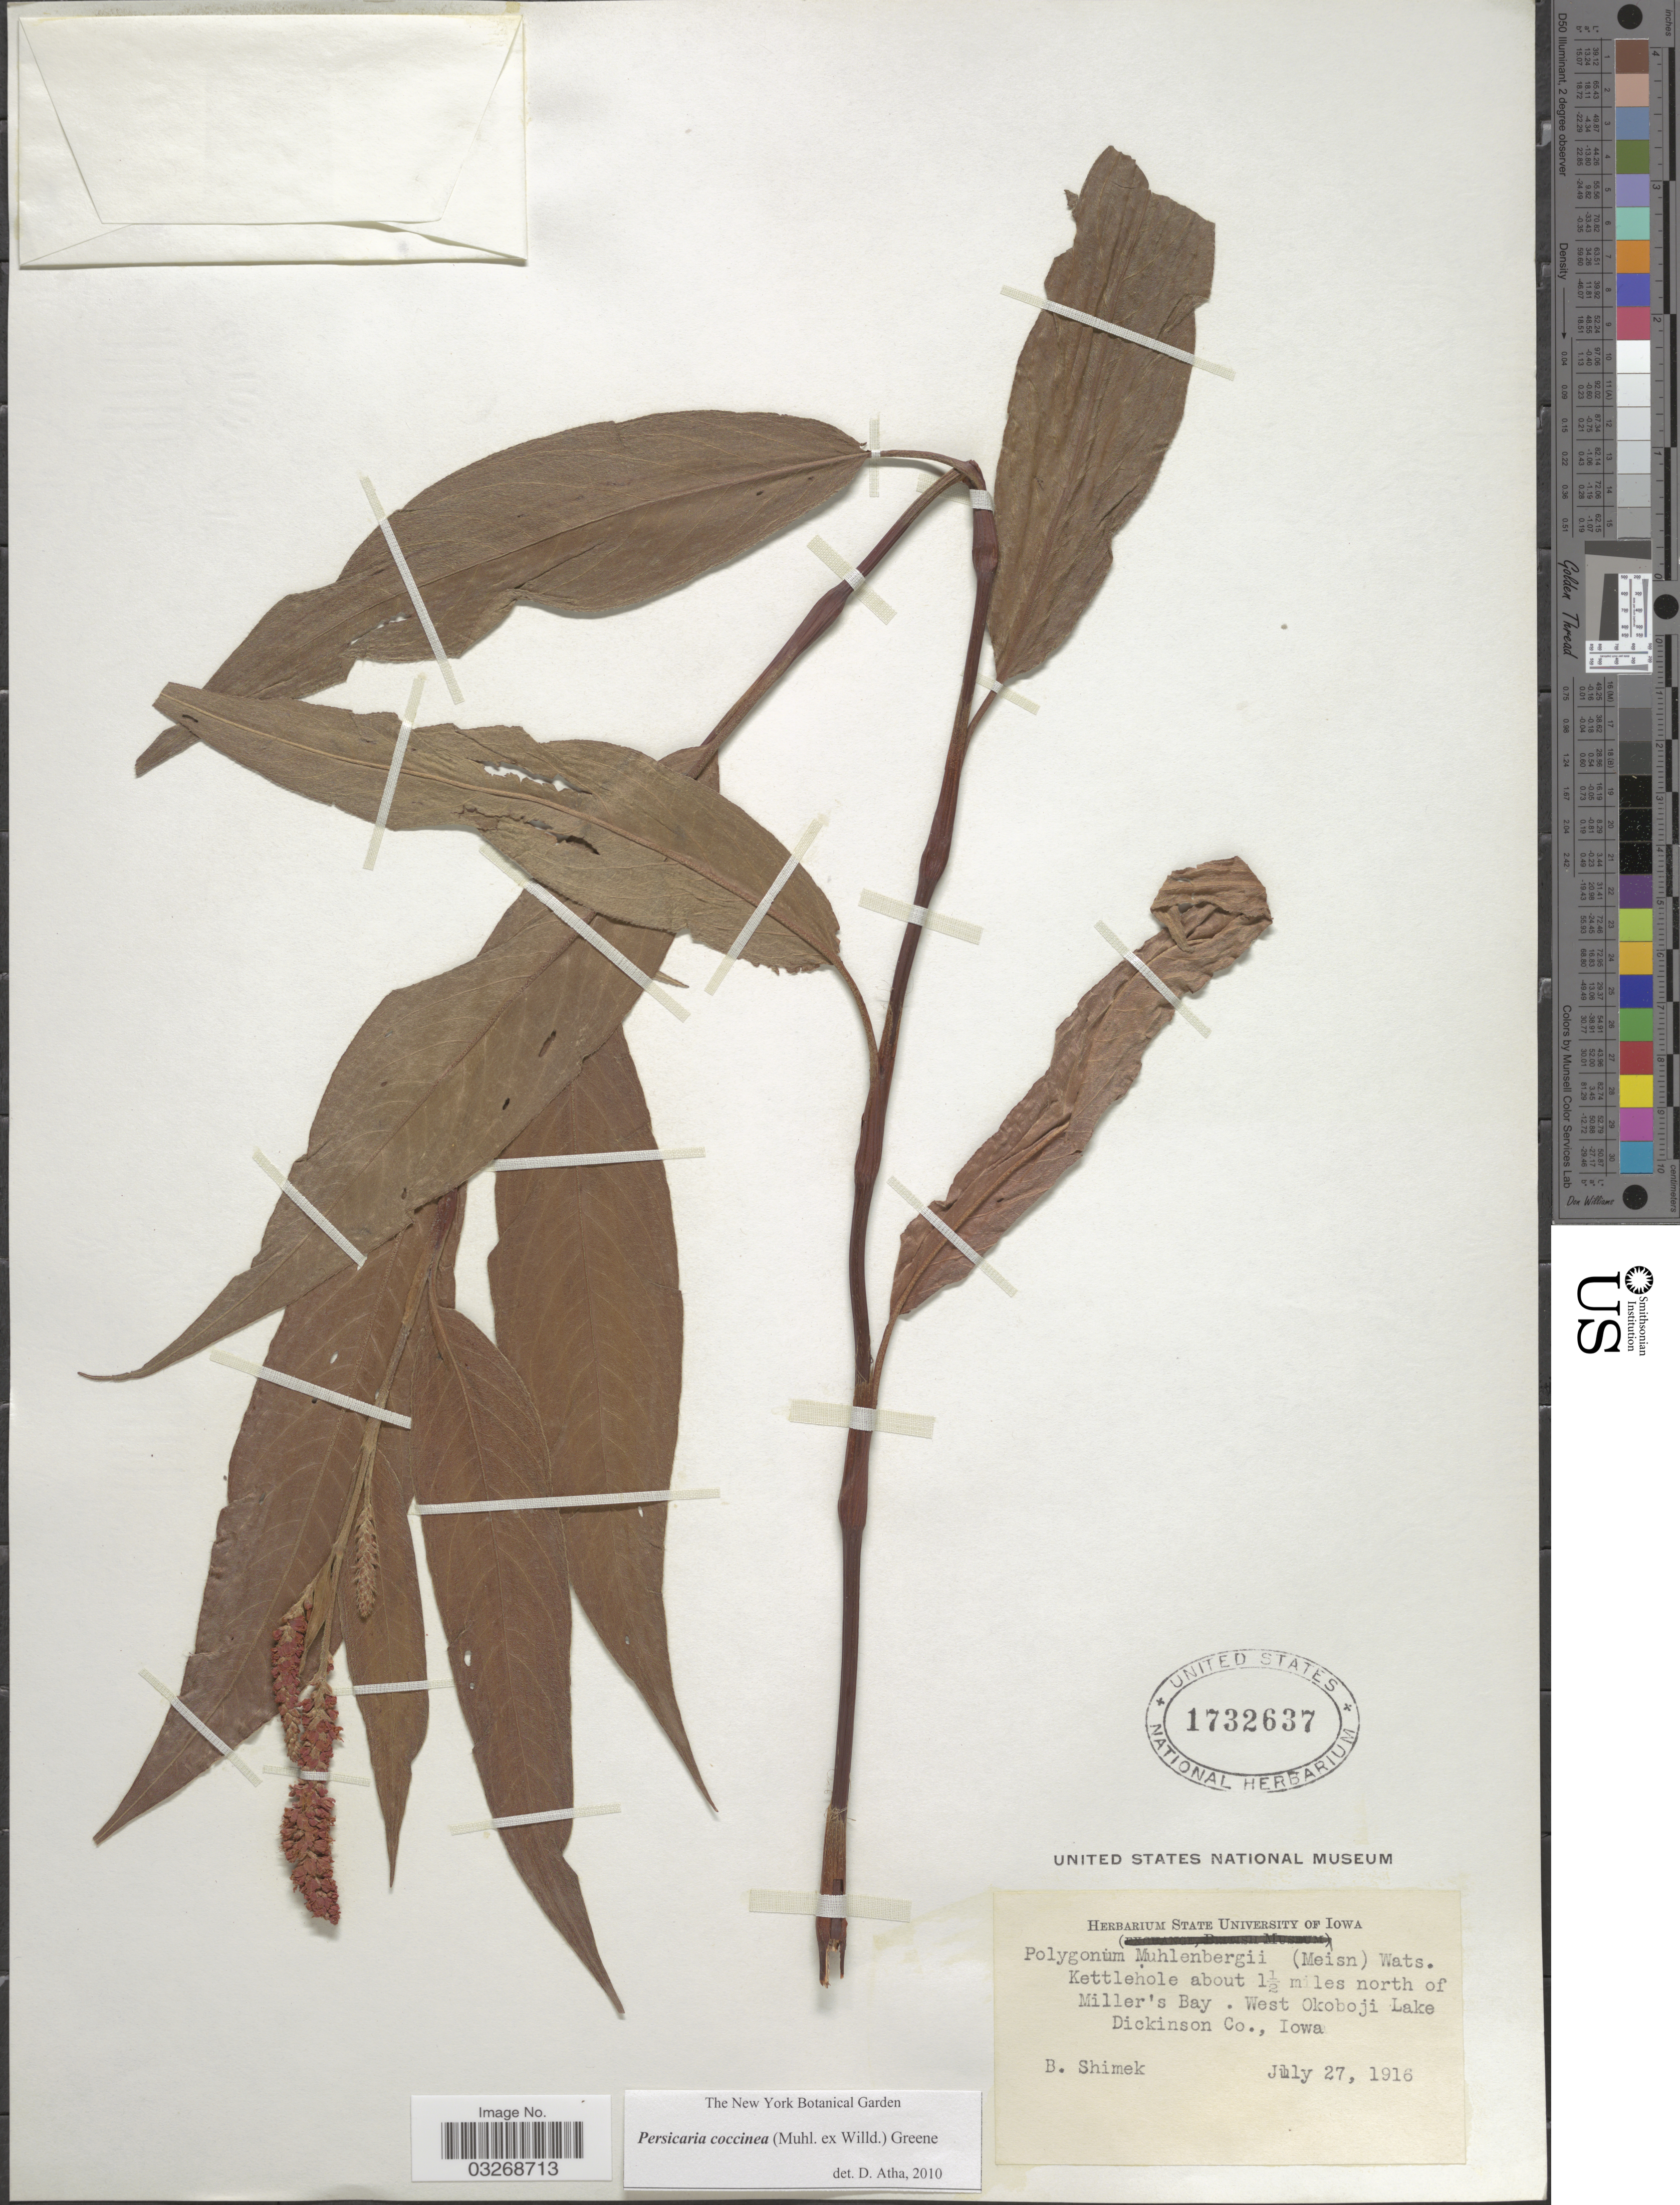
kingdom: Plantae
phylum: Tracheophyta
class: Magnoliopsida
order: Caryophyllales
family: Polygonaceae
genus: Persicaria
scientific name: Persicaria coccinea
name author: (Muhl. ex Willd.) Greene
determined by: Atha, D. E.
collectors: B. Shimek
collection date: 1916-07-27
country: United States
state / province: Iowa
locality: Kettlehole about 1½ miles north of Miller's Bay. West Okoboji Lake. Dickinson Co.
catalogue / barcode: US 1732637